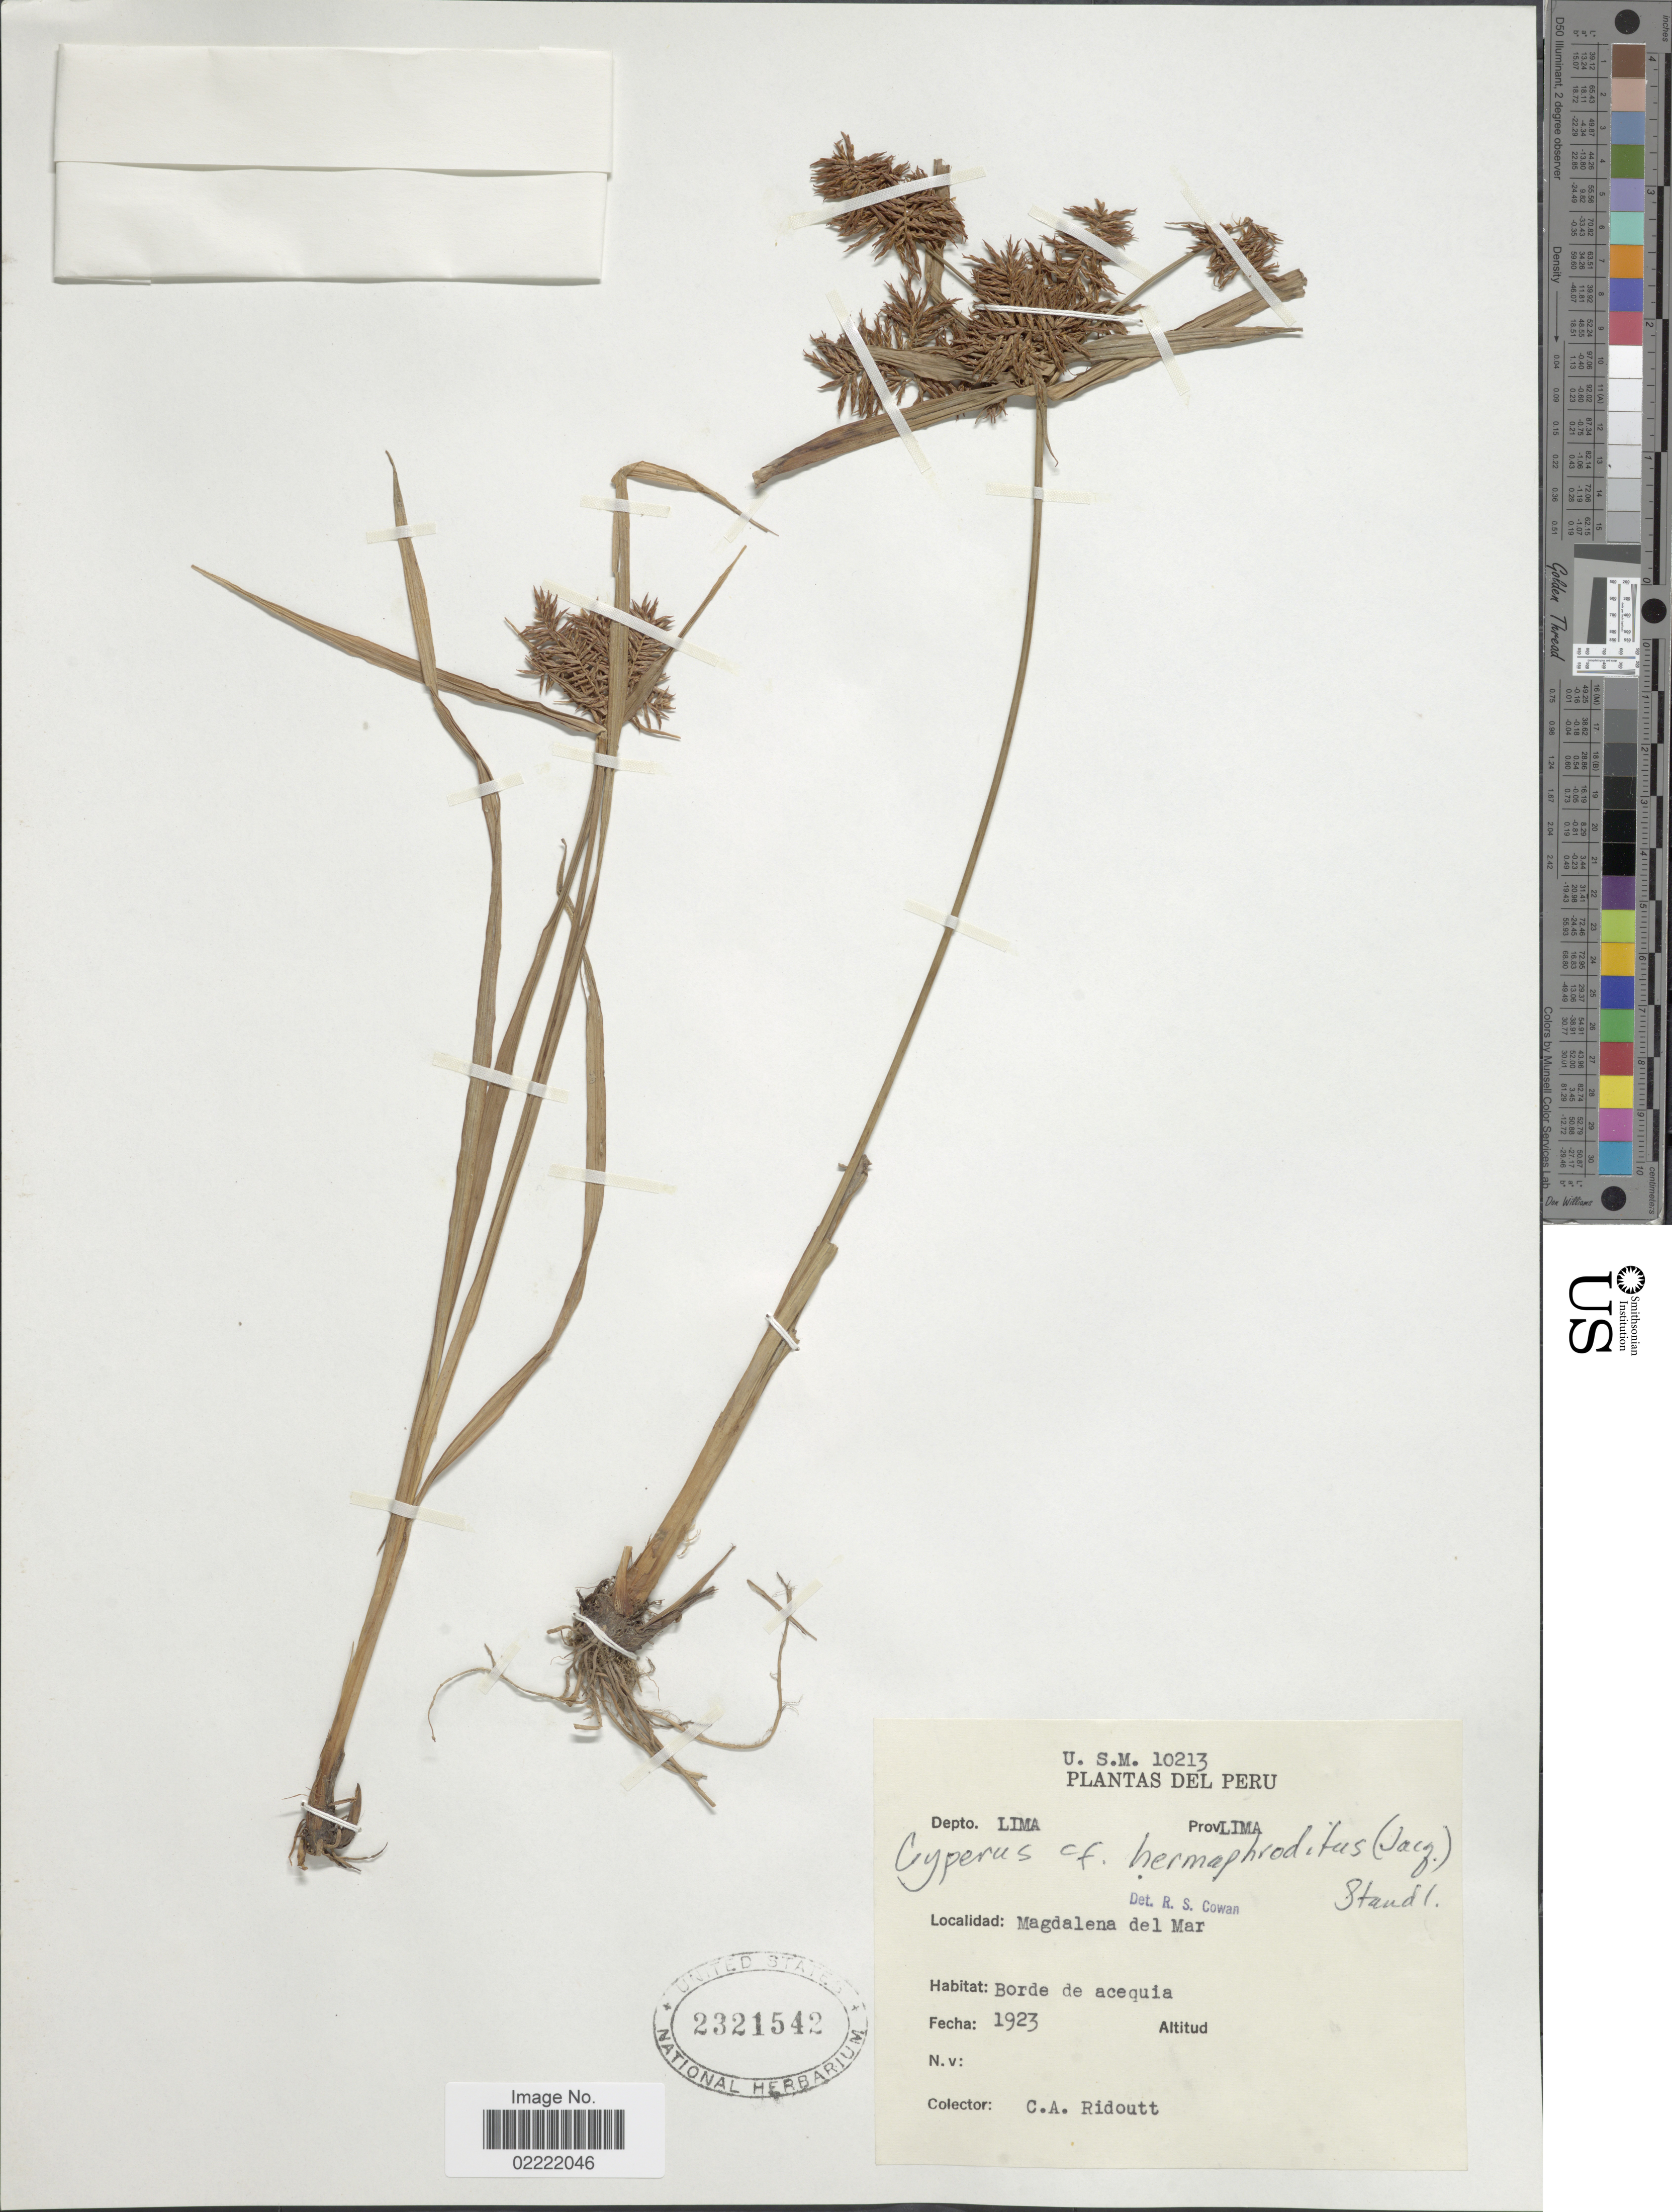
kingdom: Plantae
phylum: Tracheophyta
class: Liliopsida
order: Poales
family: Cyperaceae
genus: Cyperus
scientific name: Cyperus hermaphroditus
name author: (Jacq.) Standl.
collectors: C. Ridoutt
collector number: U.S.M. 10213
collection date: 1923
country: Peru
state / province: Lima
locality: Depto. Lima, Prov. Lima, Magdalena del Mar, Borde de acequia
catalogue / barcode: US 2321542